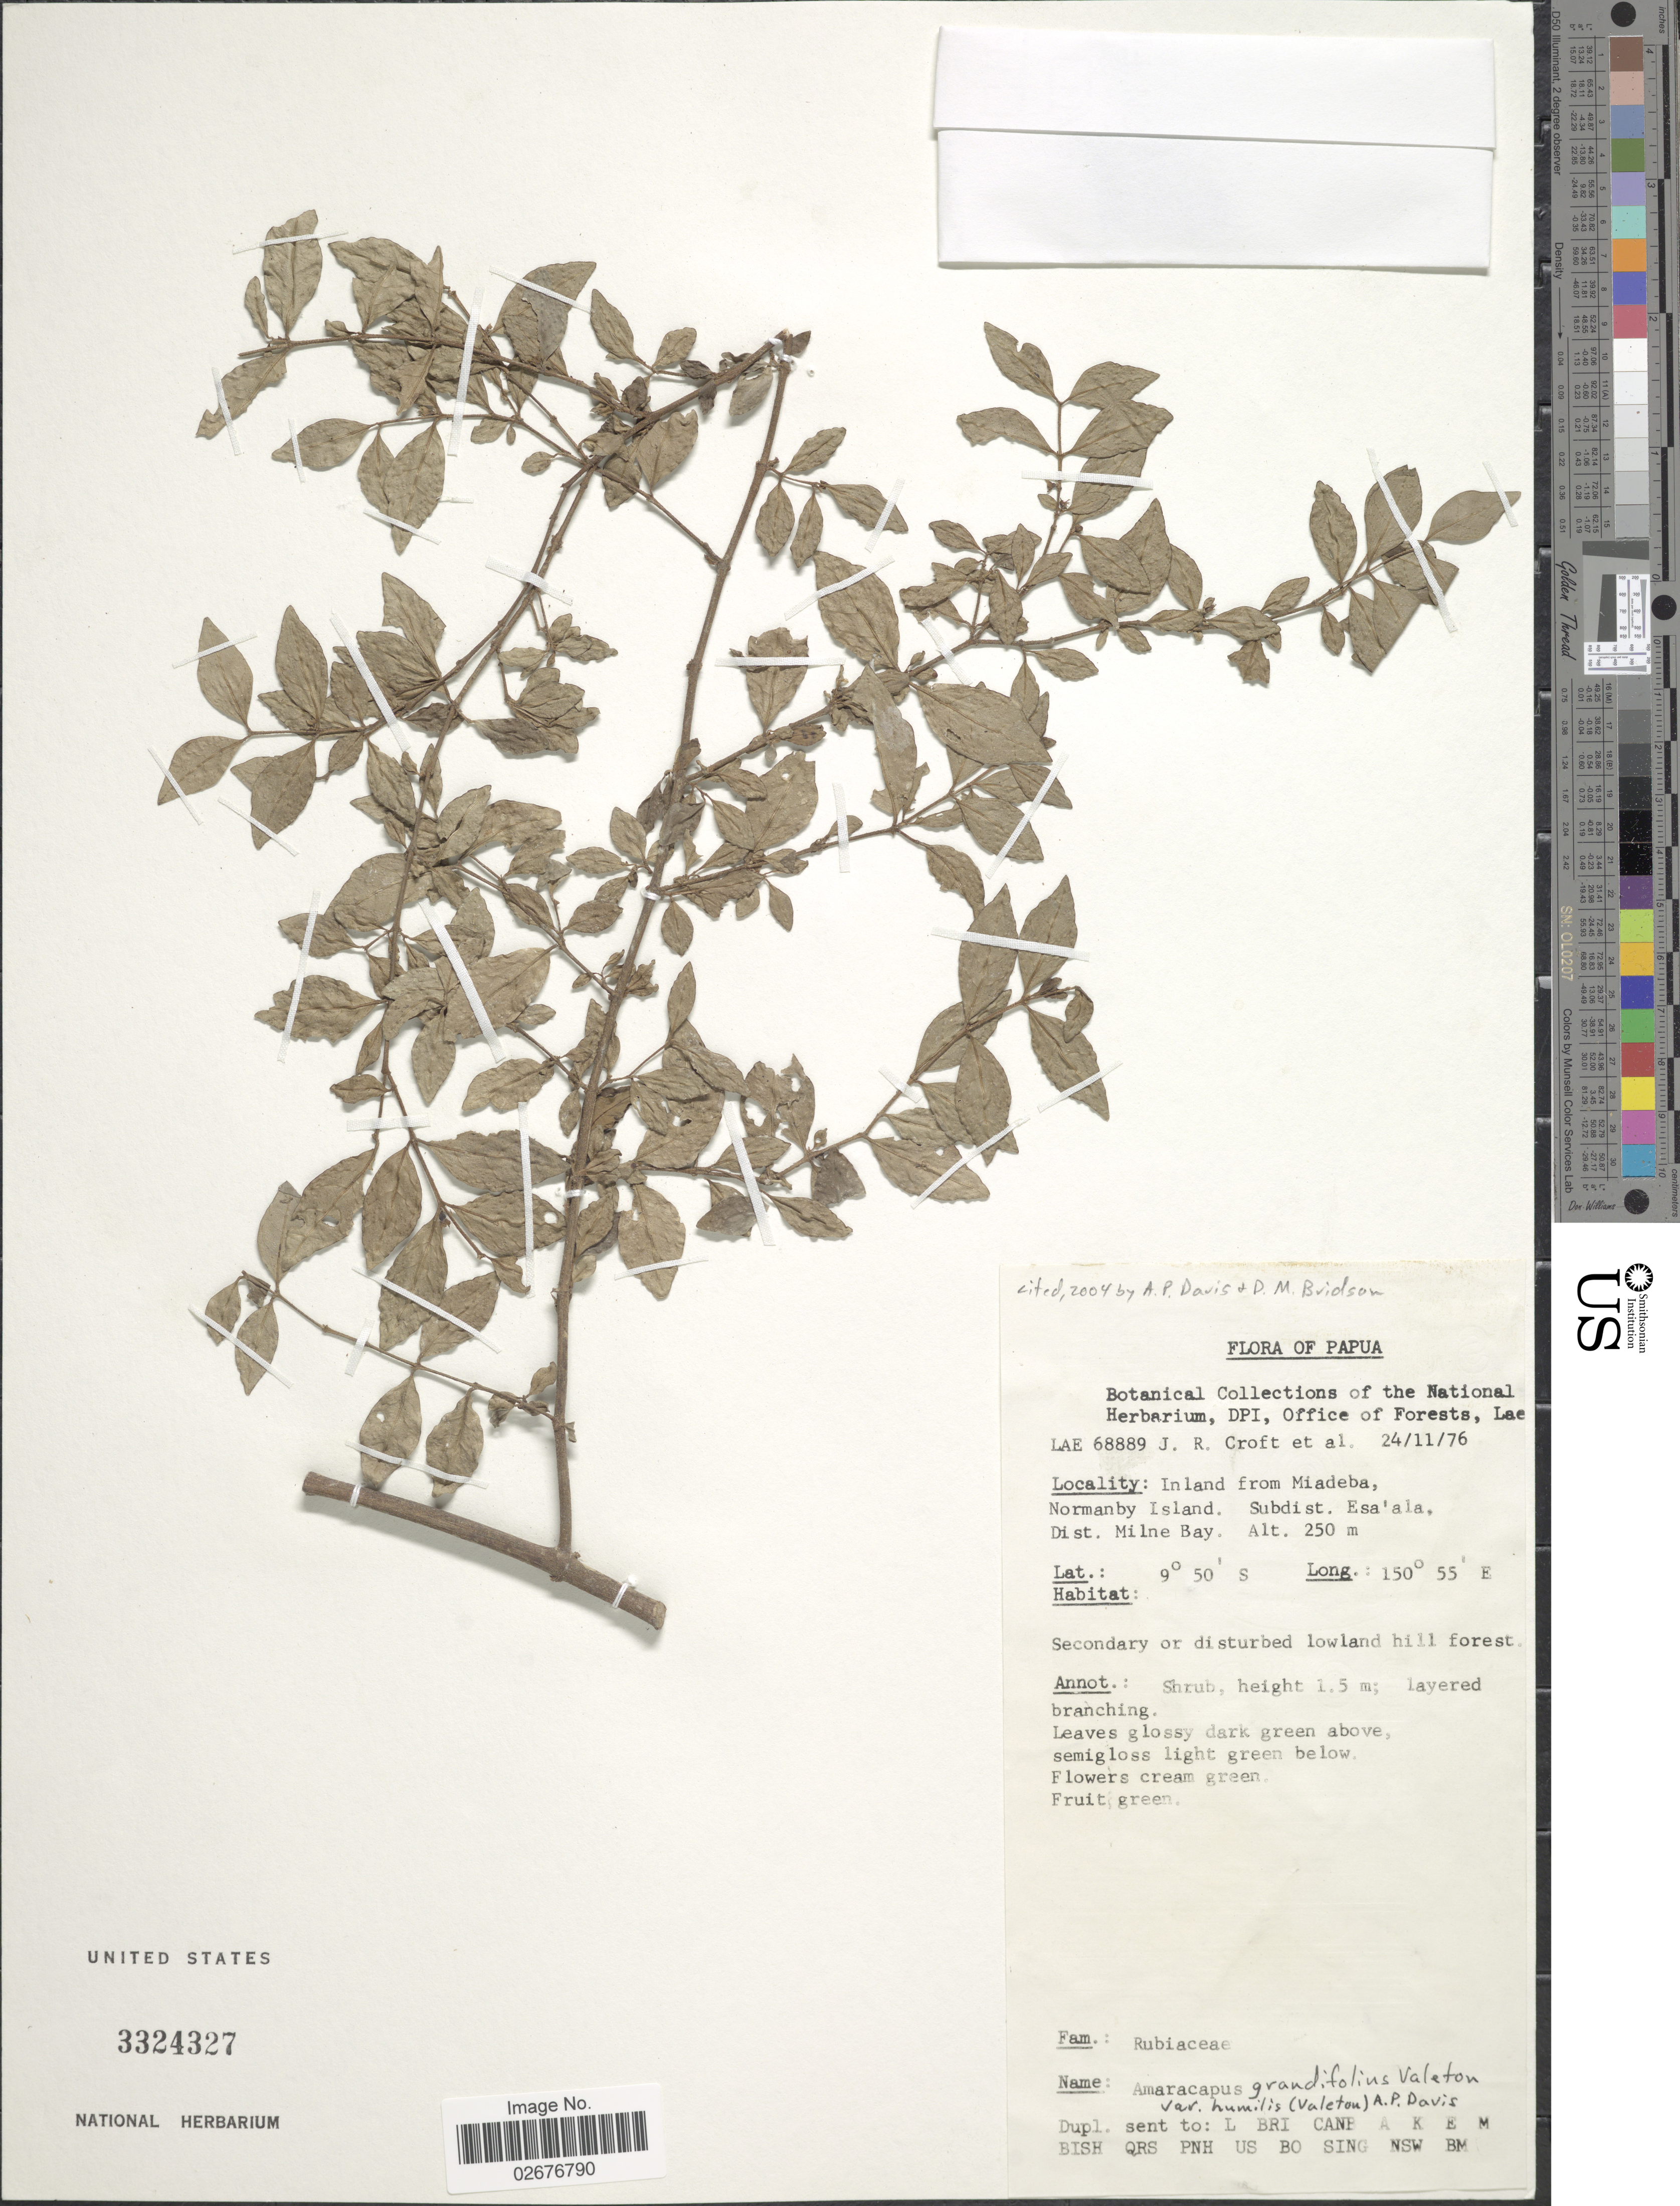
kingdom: Plantae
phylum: Tracheophyta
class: Magnoliopsida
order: Gentianales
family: Rubiaceae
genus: Amaracarpus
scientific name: Amaracarpus grandifolius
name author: Valeton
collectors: J. R. Croft & et al.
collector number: LAE68889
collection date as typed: Transcribed d/m/y: 24/11/76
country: Papua New Guinea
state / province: Milne Bay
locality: Papua, Inland from Miadeba, Normanby Island, Subdist. Esa'ala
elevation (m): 250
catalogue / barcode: US 3324327